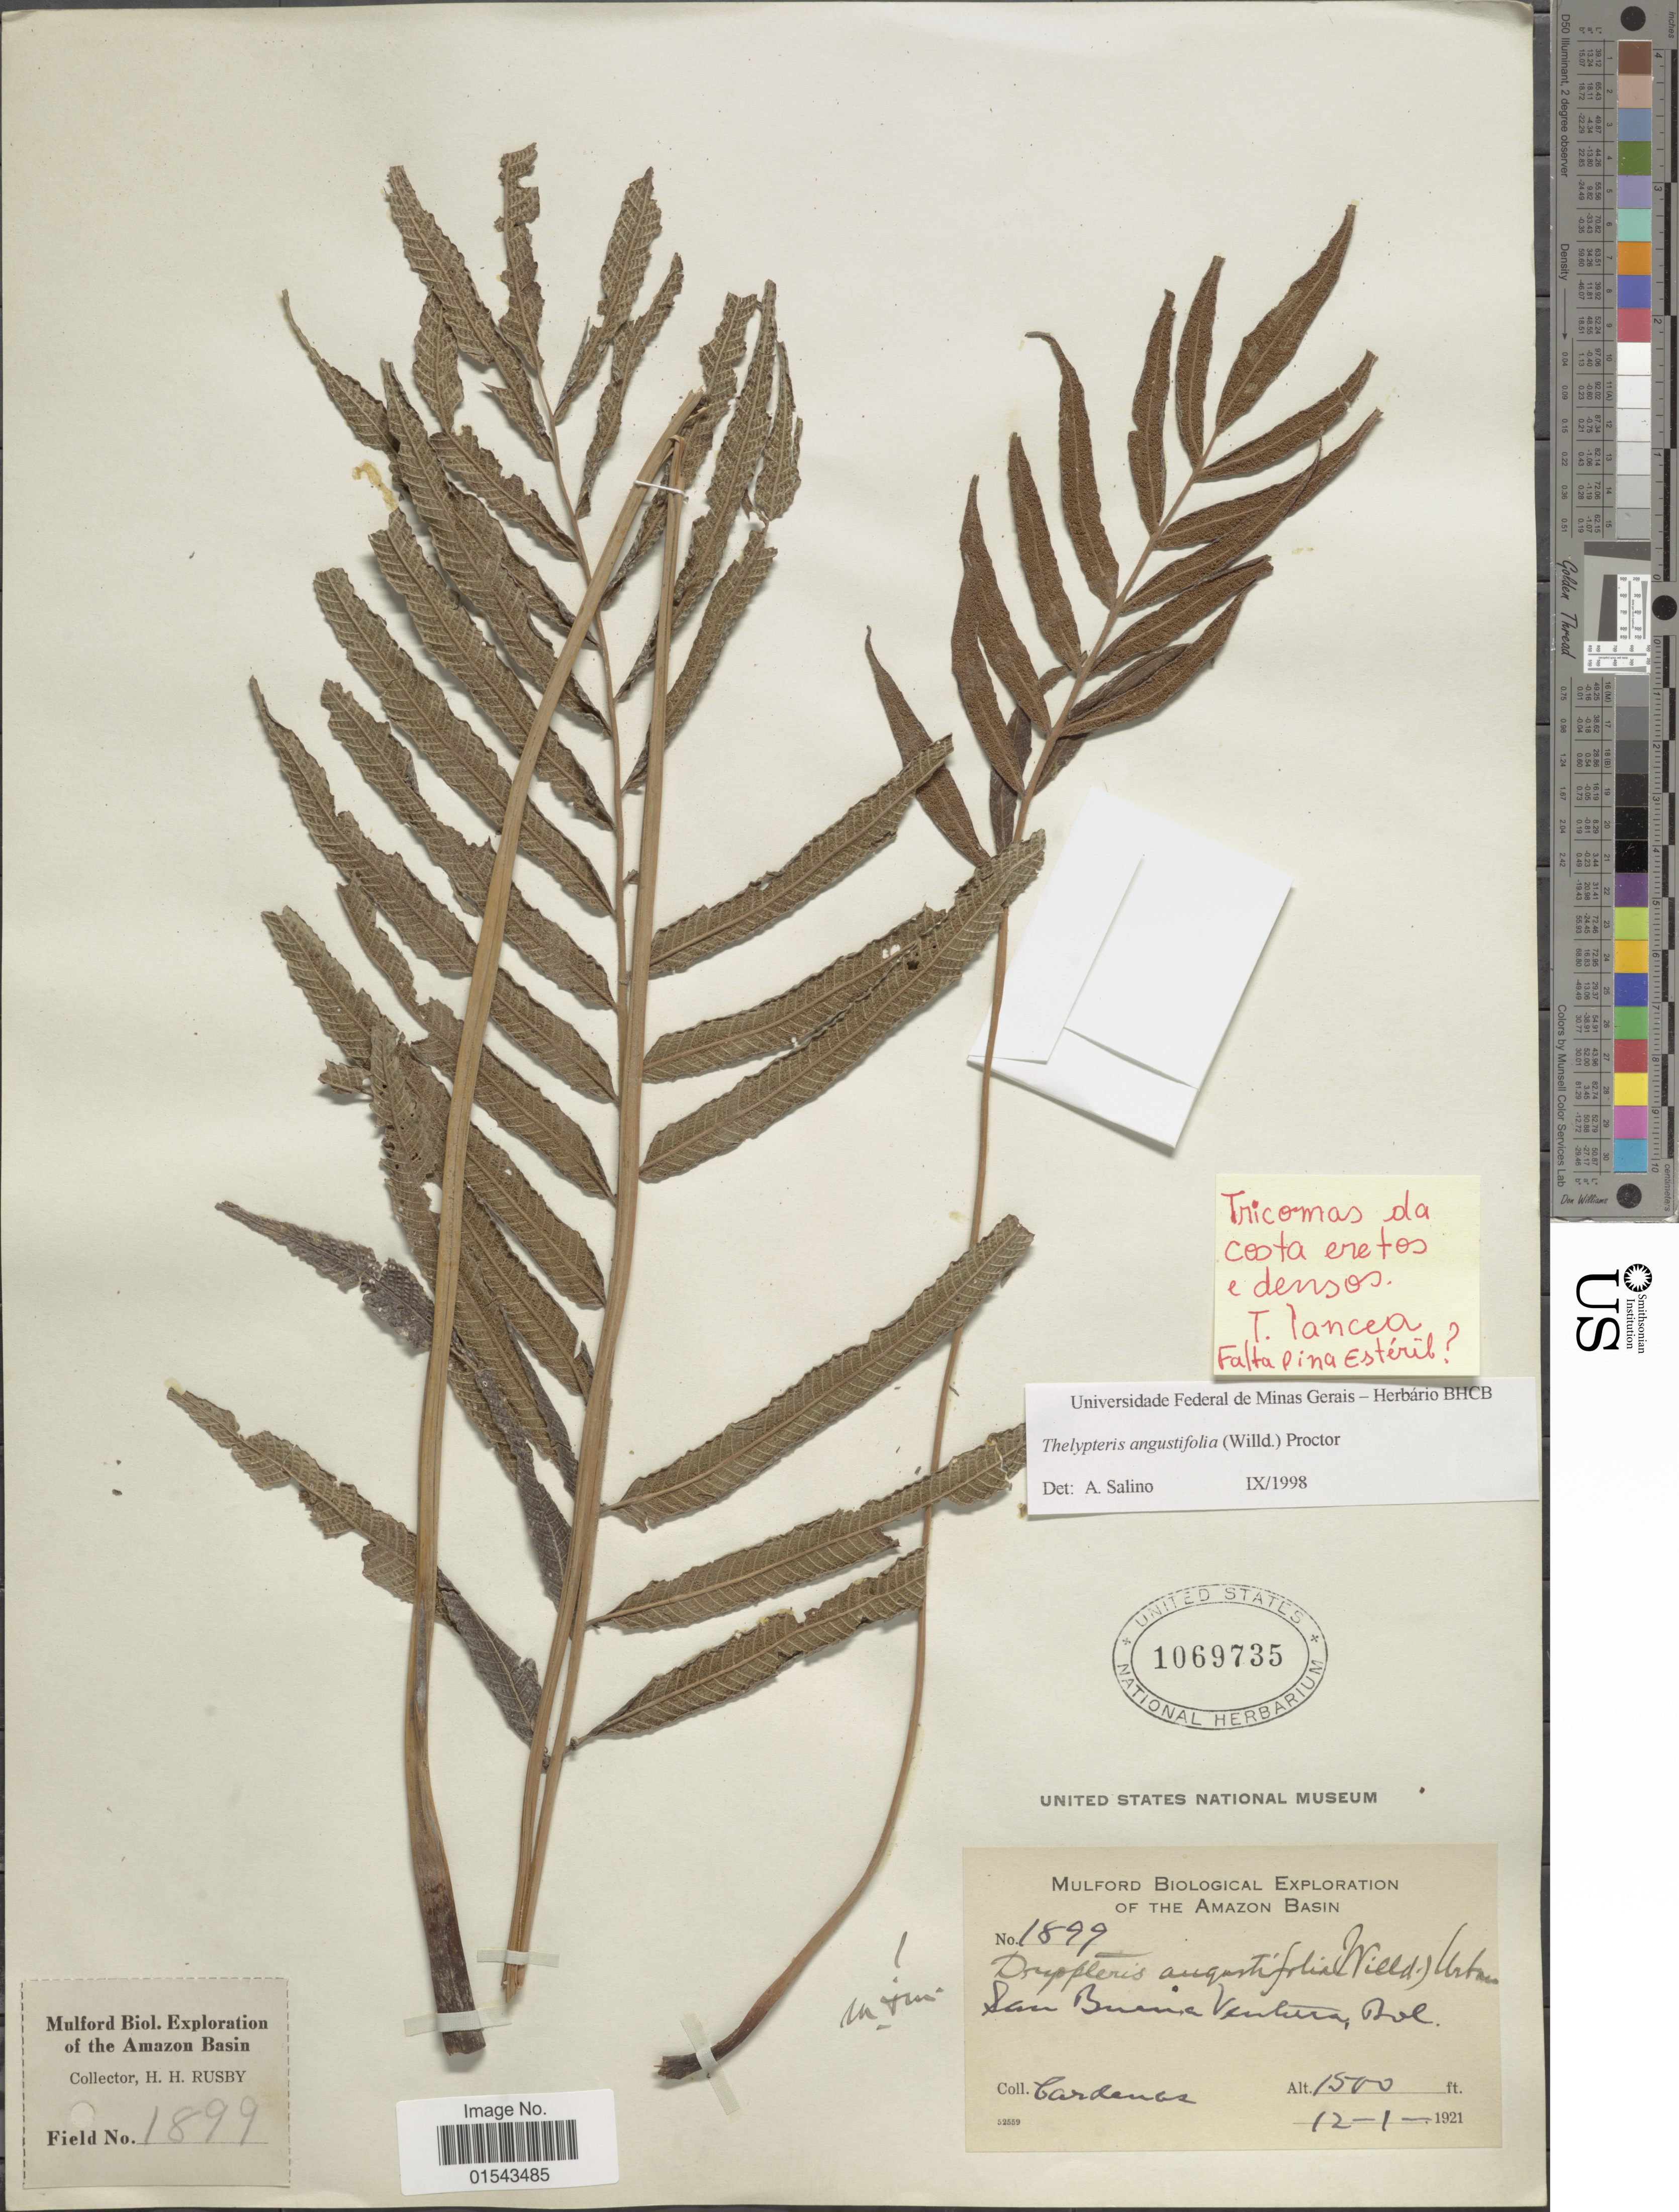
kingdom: Plantae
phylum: Tracheophyta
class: Polypodiopsida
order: Polypodiales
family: Thelypteridaceae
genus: Meniscium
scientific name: Meniscium ensiforme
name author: (C. Chr.) Pic. Serm.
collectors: M. Cárdenas & H. H. Rusby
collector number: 1899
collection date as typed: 12-1-1921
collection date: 1921-12-01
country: Bolivia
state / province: La Paz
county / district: Iturralde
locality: San Buena Ventura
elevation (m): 457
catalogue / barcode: US 1069735